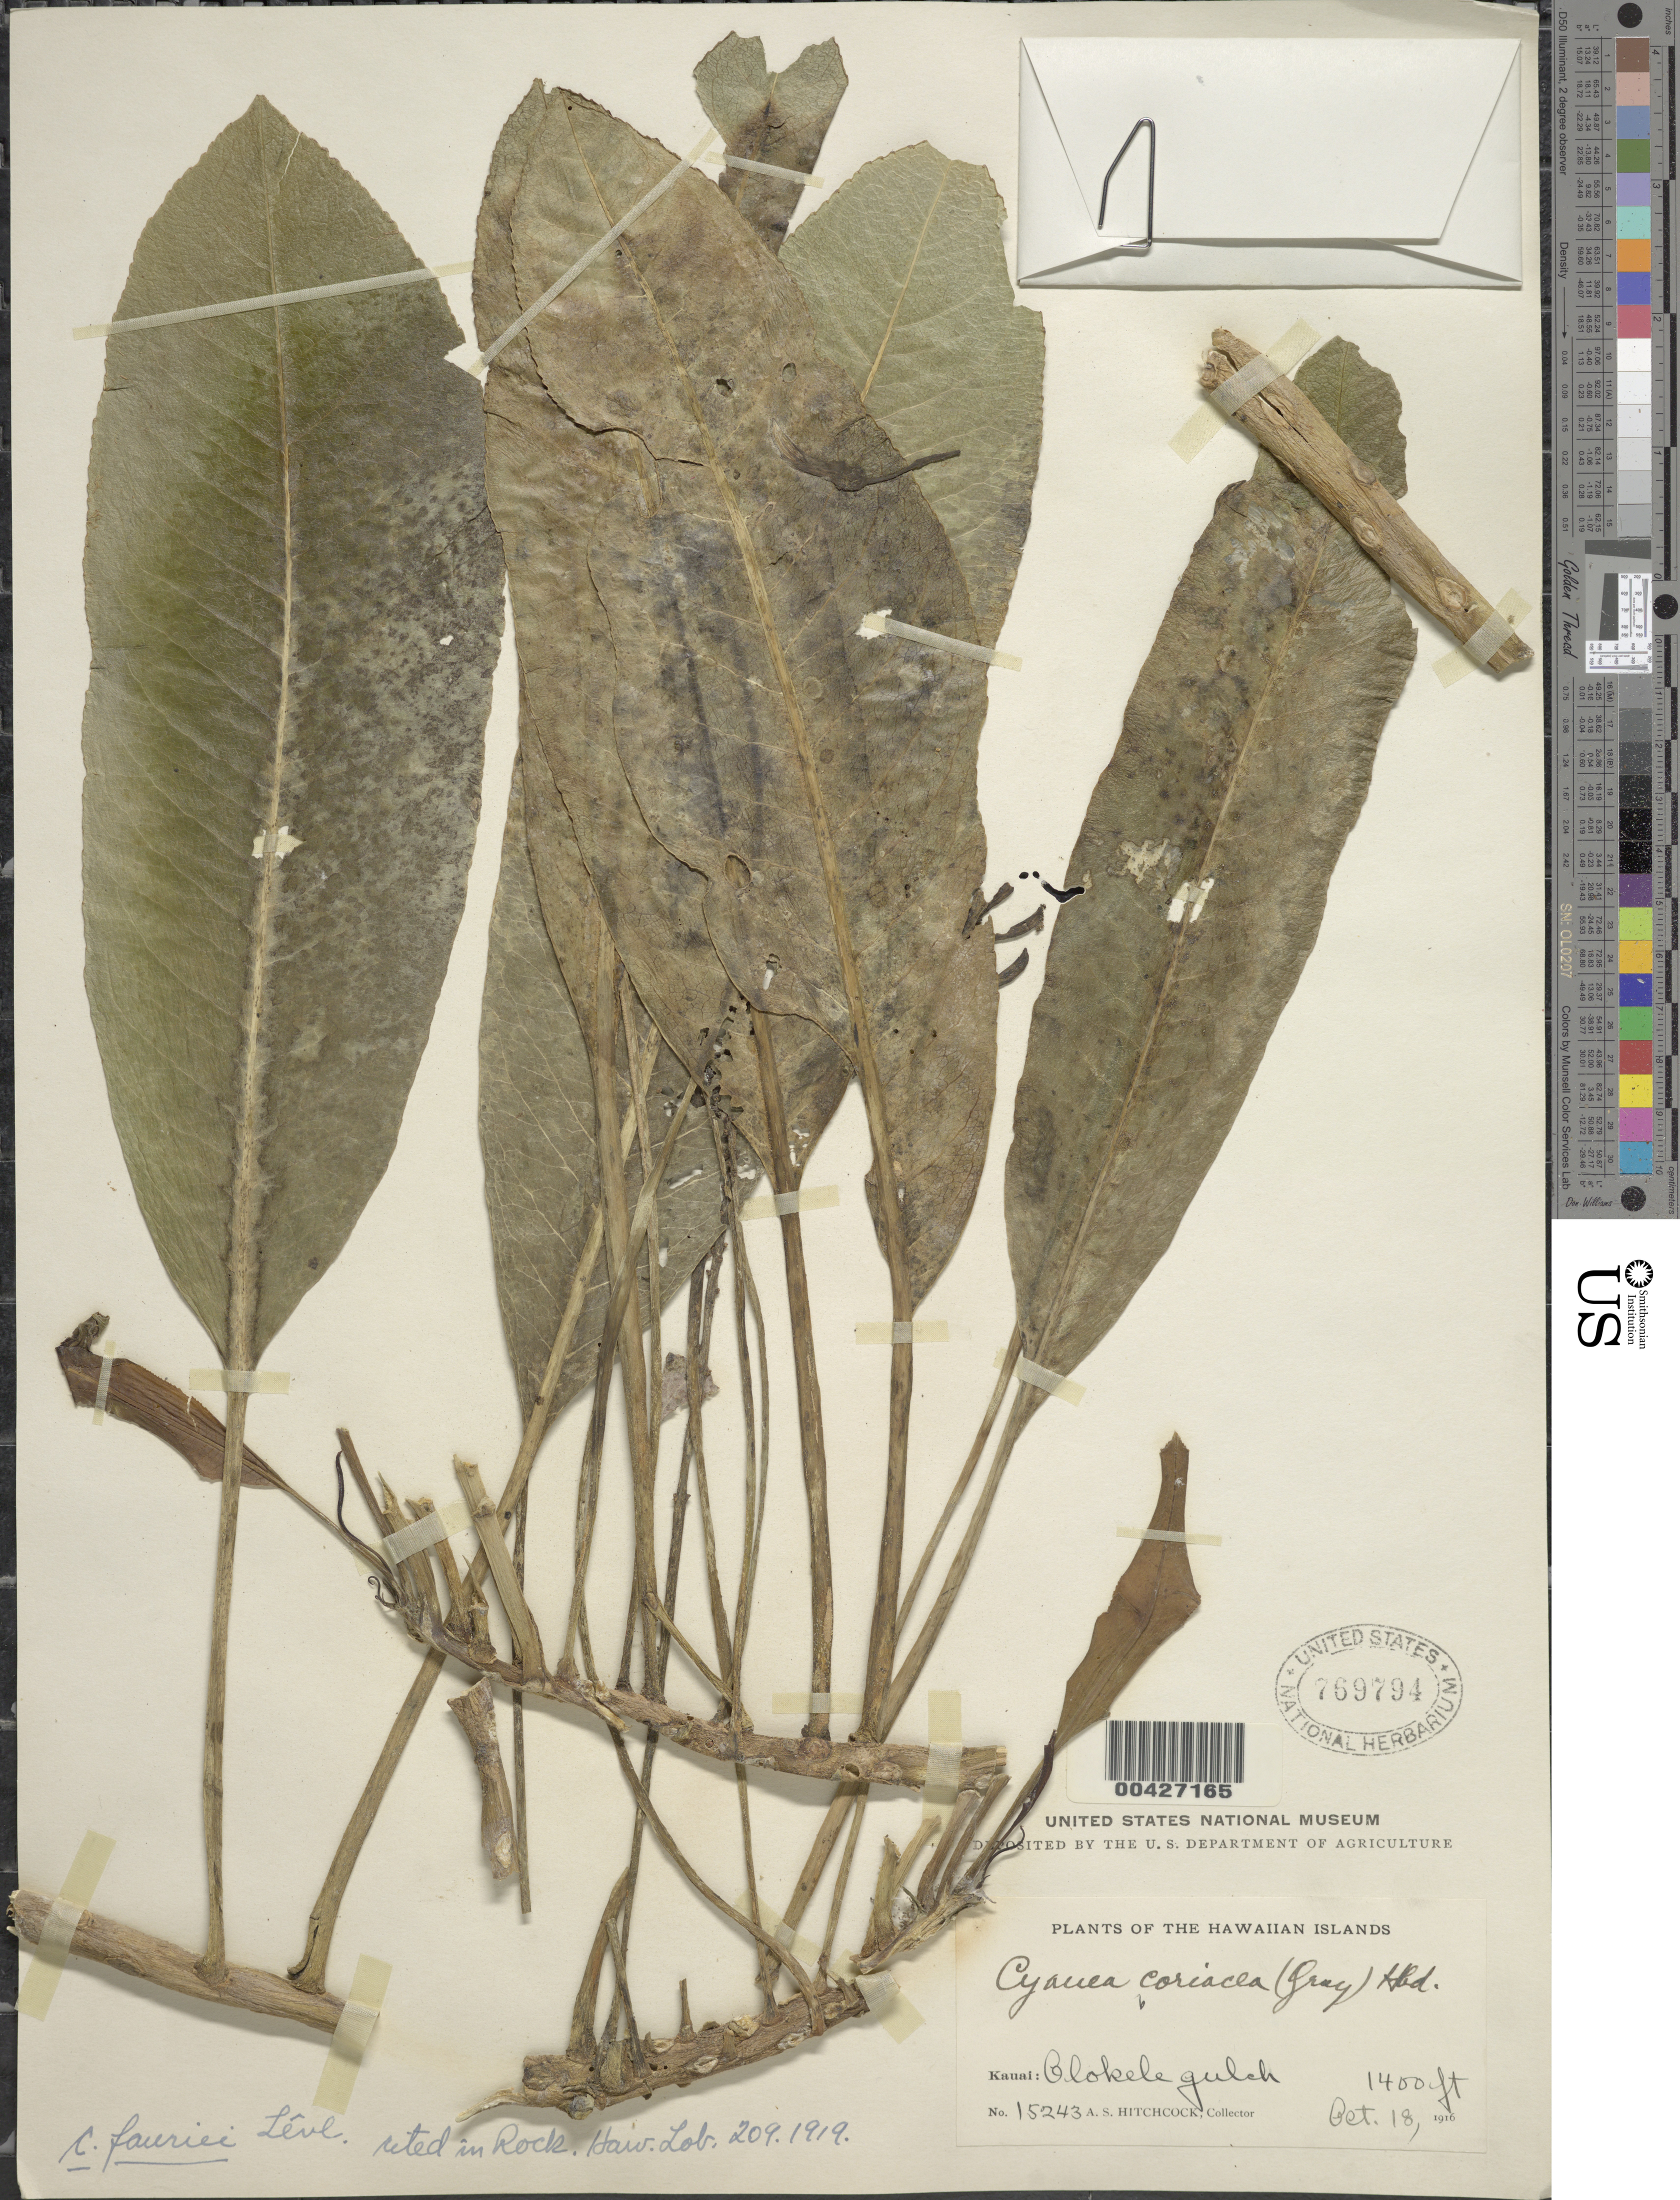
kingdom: Plantae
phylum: Tracheophyta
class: Magnoliopsida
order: Asterales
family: Campanulaceae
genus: Cyanea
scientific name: Cyanea coriacea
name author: (A. Gray) Hillebr.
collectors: A. S. Hitchcock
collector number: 15243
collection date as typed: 18 Oct 1916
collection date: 1916-10-18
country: United States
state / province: Hawaii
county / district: Kauai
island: Kaua'i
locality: Olokele Gulch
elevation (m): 427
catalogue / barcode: US 769794